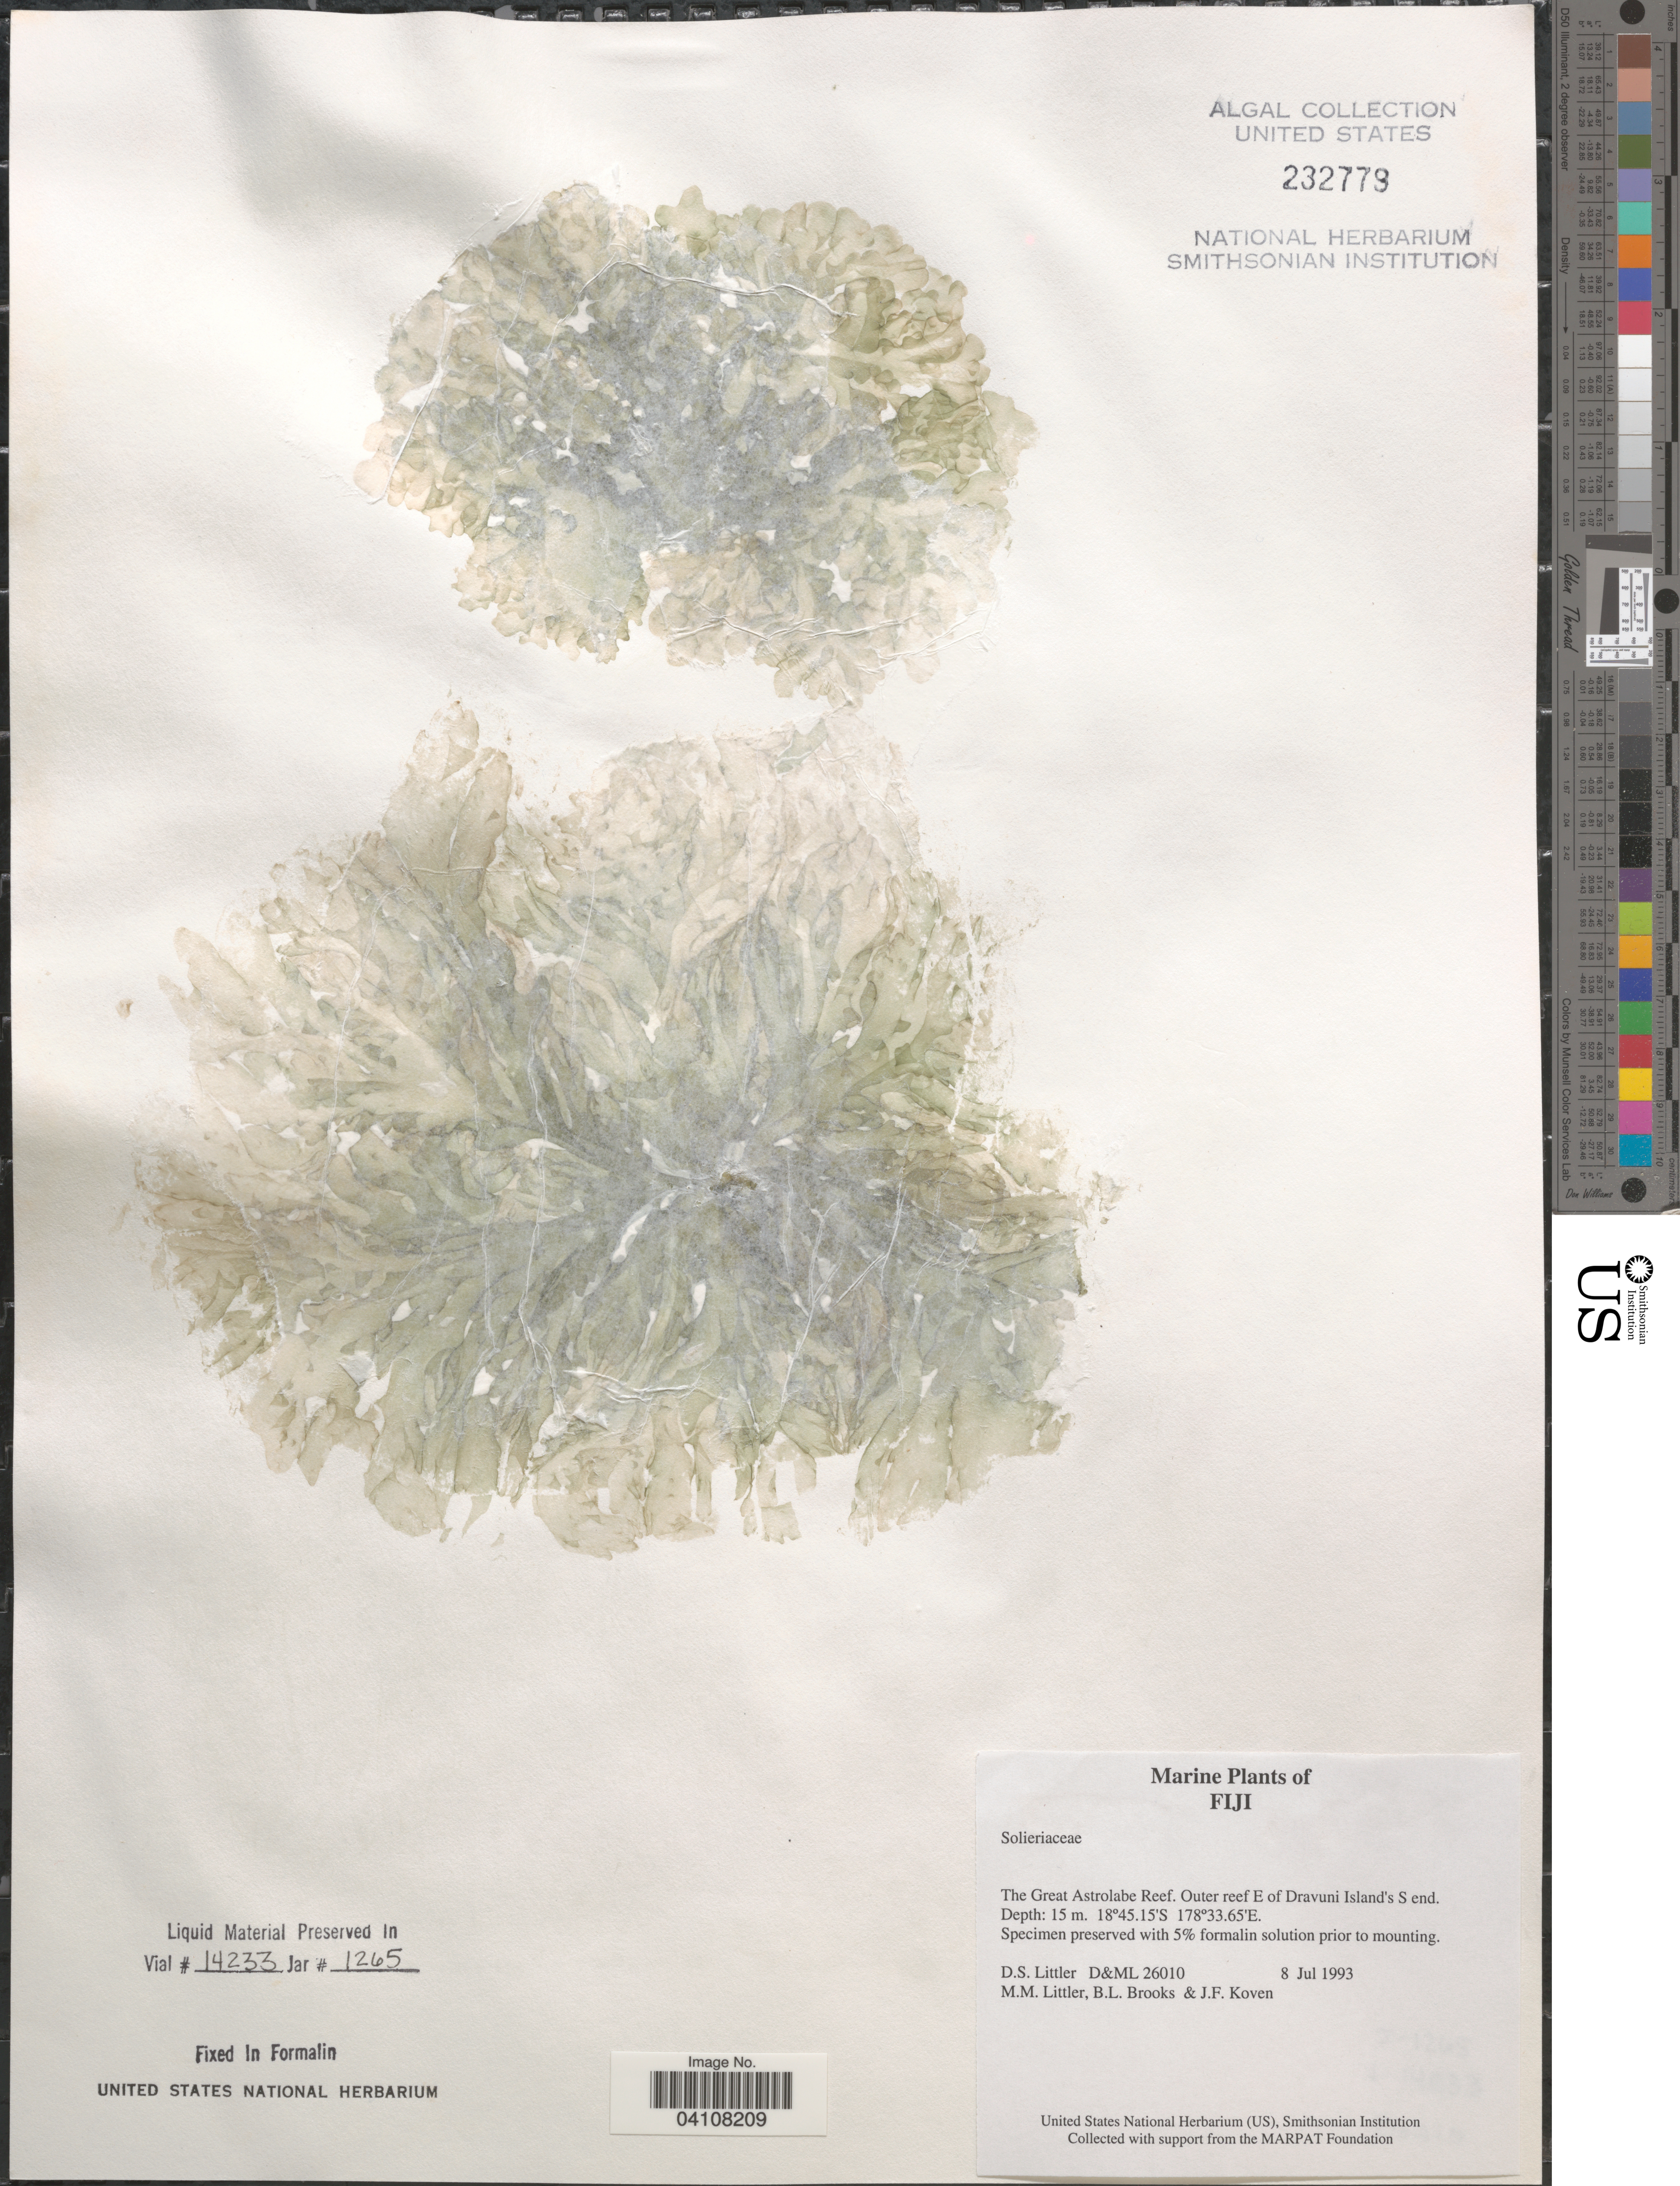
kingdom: Plantae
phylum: Rhodophyta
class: Florideophyceae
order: Gigartinales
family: Solieriaceae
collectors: D. S. Littler, B. Brooks & J. Koven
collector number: D&ML26010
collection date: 1993-07-08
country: Fiji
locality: The Great Astrolabe Reef. Outer reef E of Dravuni Island's S end.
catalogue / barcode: US 232779